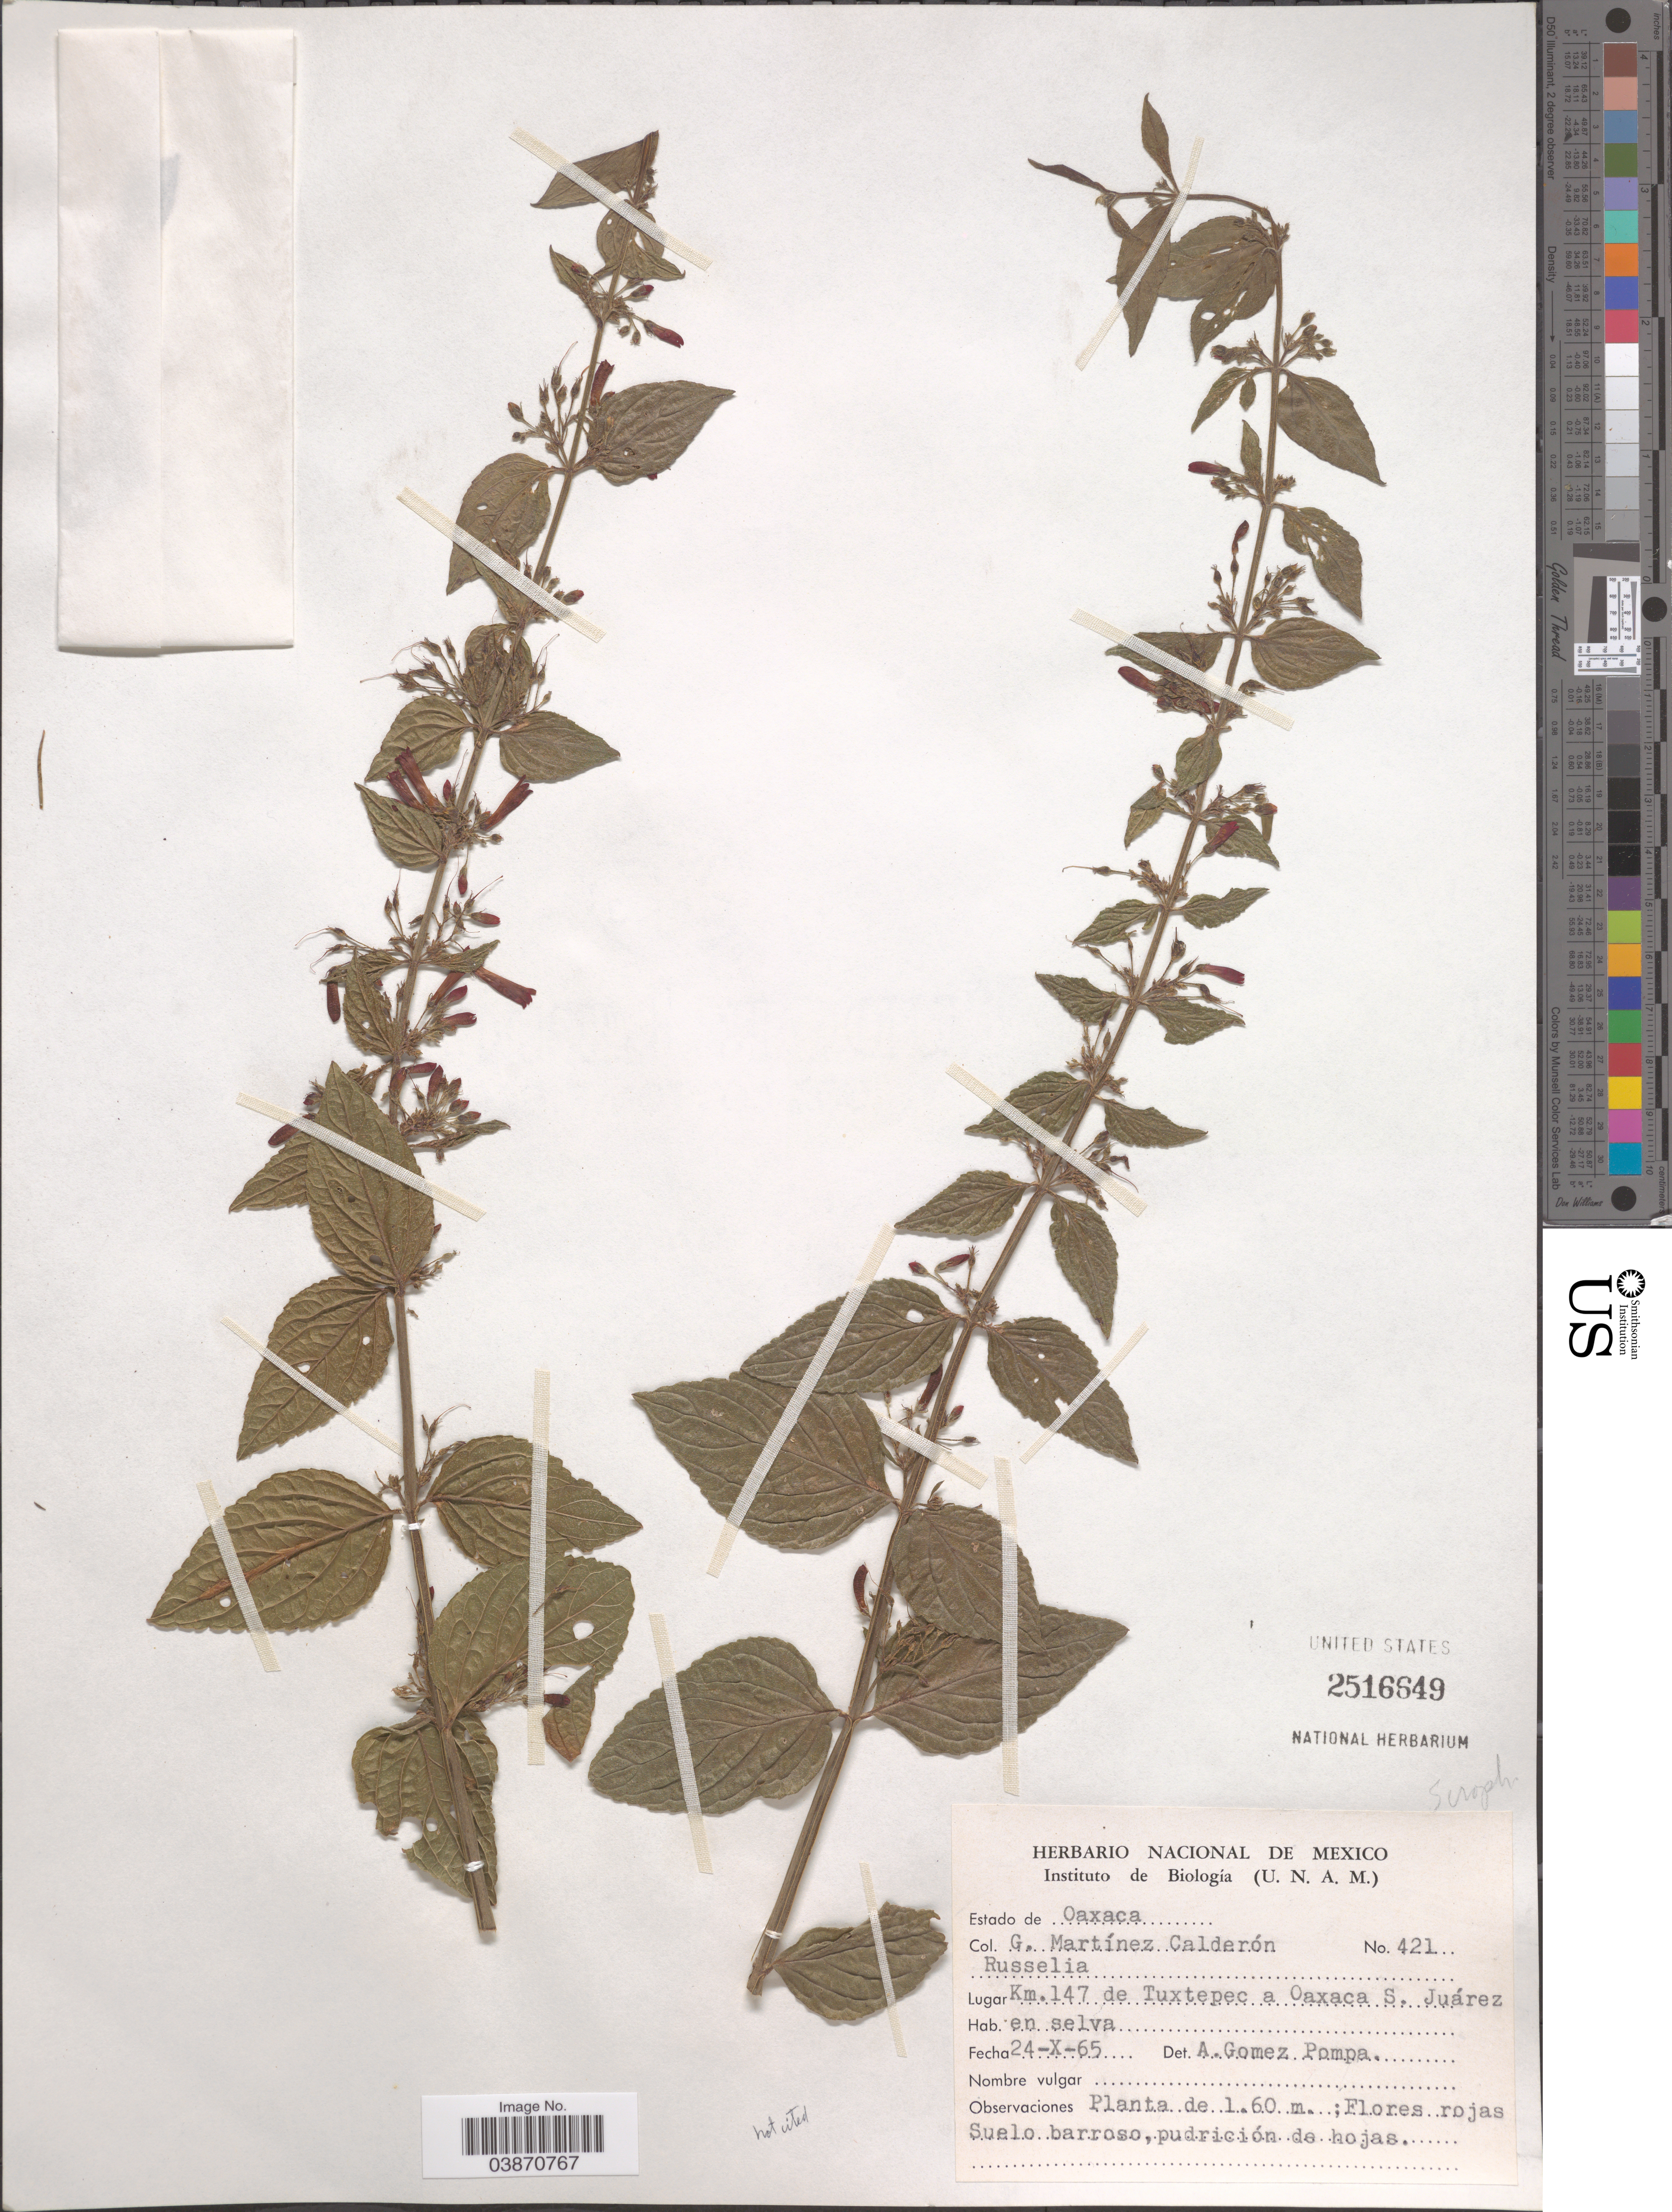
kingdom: Plantae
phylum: Tracheophyta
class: Magnoliopsida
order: Lamiales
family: Plantaginaceae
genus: Russelia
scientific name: Russelia sp.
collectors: G. Martínez Calderón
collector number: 421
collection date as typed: Transcribed d/m/y: 24/10/65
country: Mexico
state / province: Oaxaca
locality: Estado de Oaxaca. Km. 147 de Tuxtepec a Oaxaca S. Juárez en selva.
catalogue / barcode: US 2516649